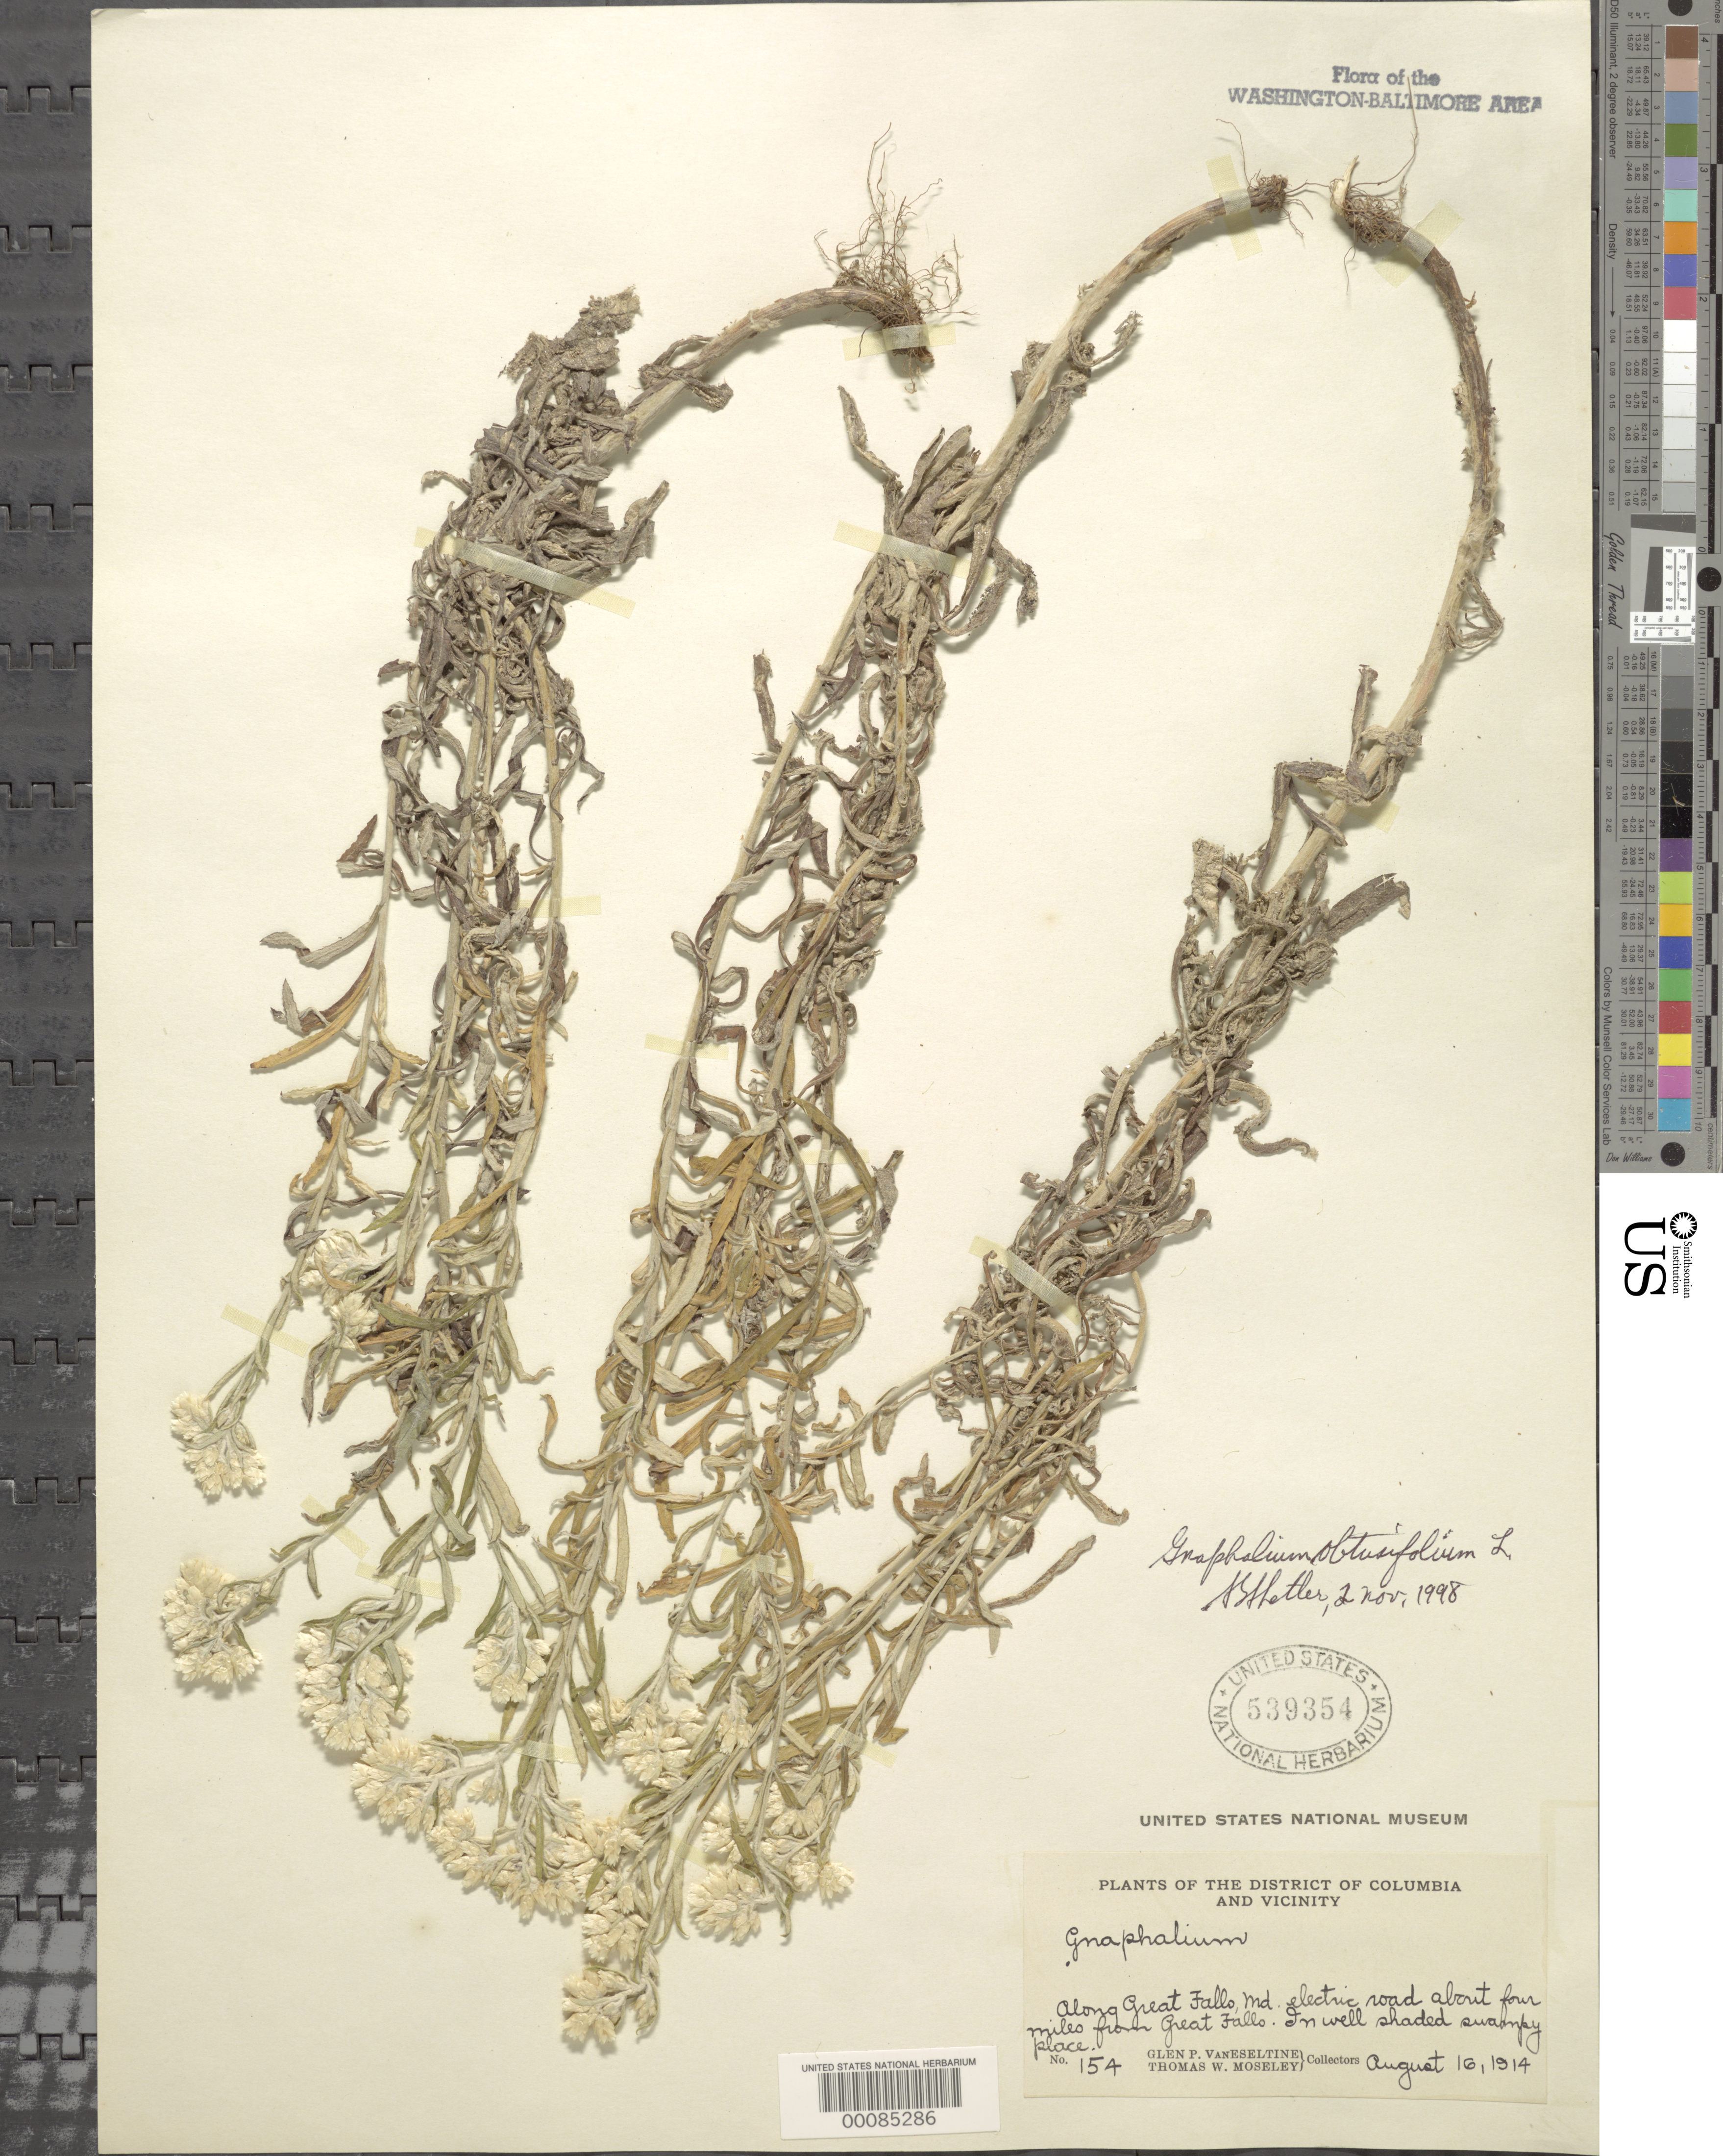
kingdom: Plantae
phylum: Tracheophyta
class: Magnoliopsida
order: Asterales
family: Asteraceae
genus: Pseudognaphalium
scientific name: Pseudognaphalium obtusifolium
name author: (L.) Hilliard & B.L. Burtt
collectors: G. P. Van Eseltine & T. Moseley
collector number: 154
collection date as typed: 16 Aug 1914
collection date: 1914-08-16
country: United States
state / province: Maryland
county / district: Montgomery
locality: Great Falls Electric Road C. & O. Canal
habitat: Well shaded swampy place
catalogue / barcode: US 539354